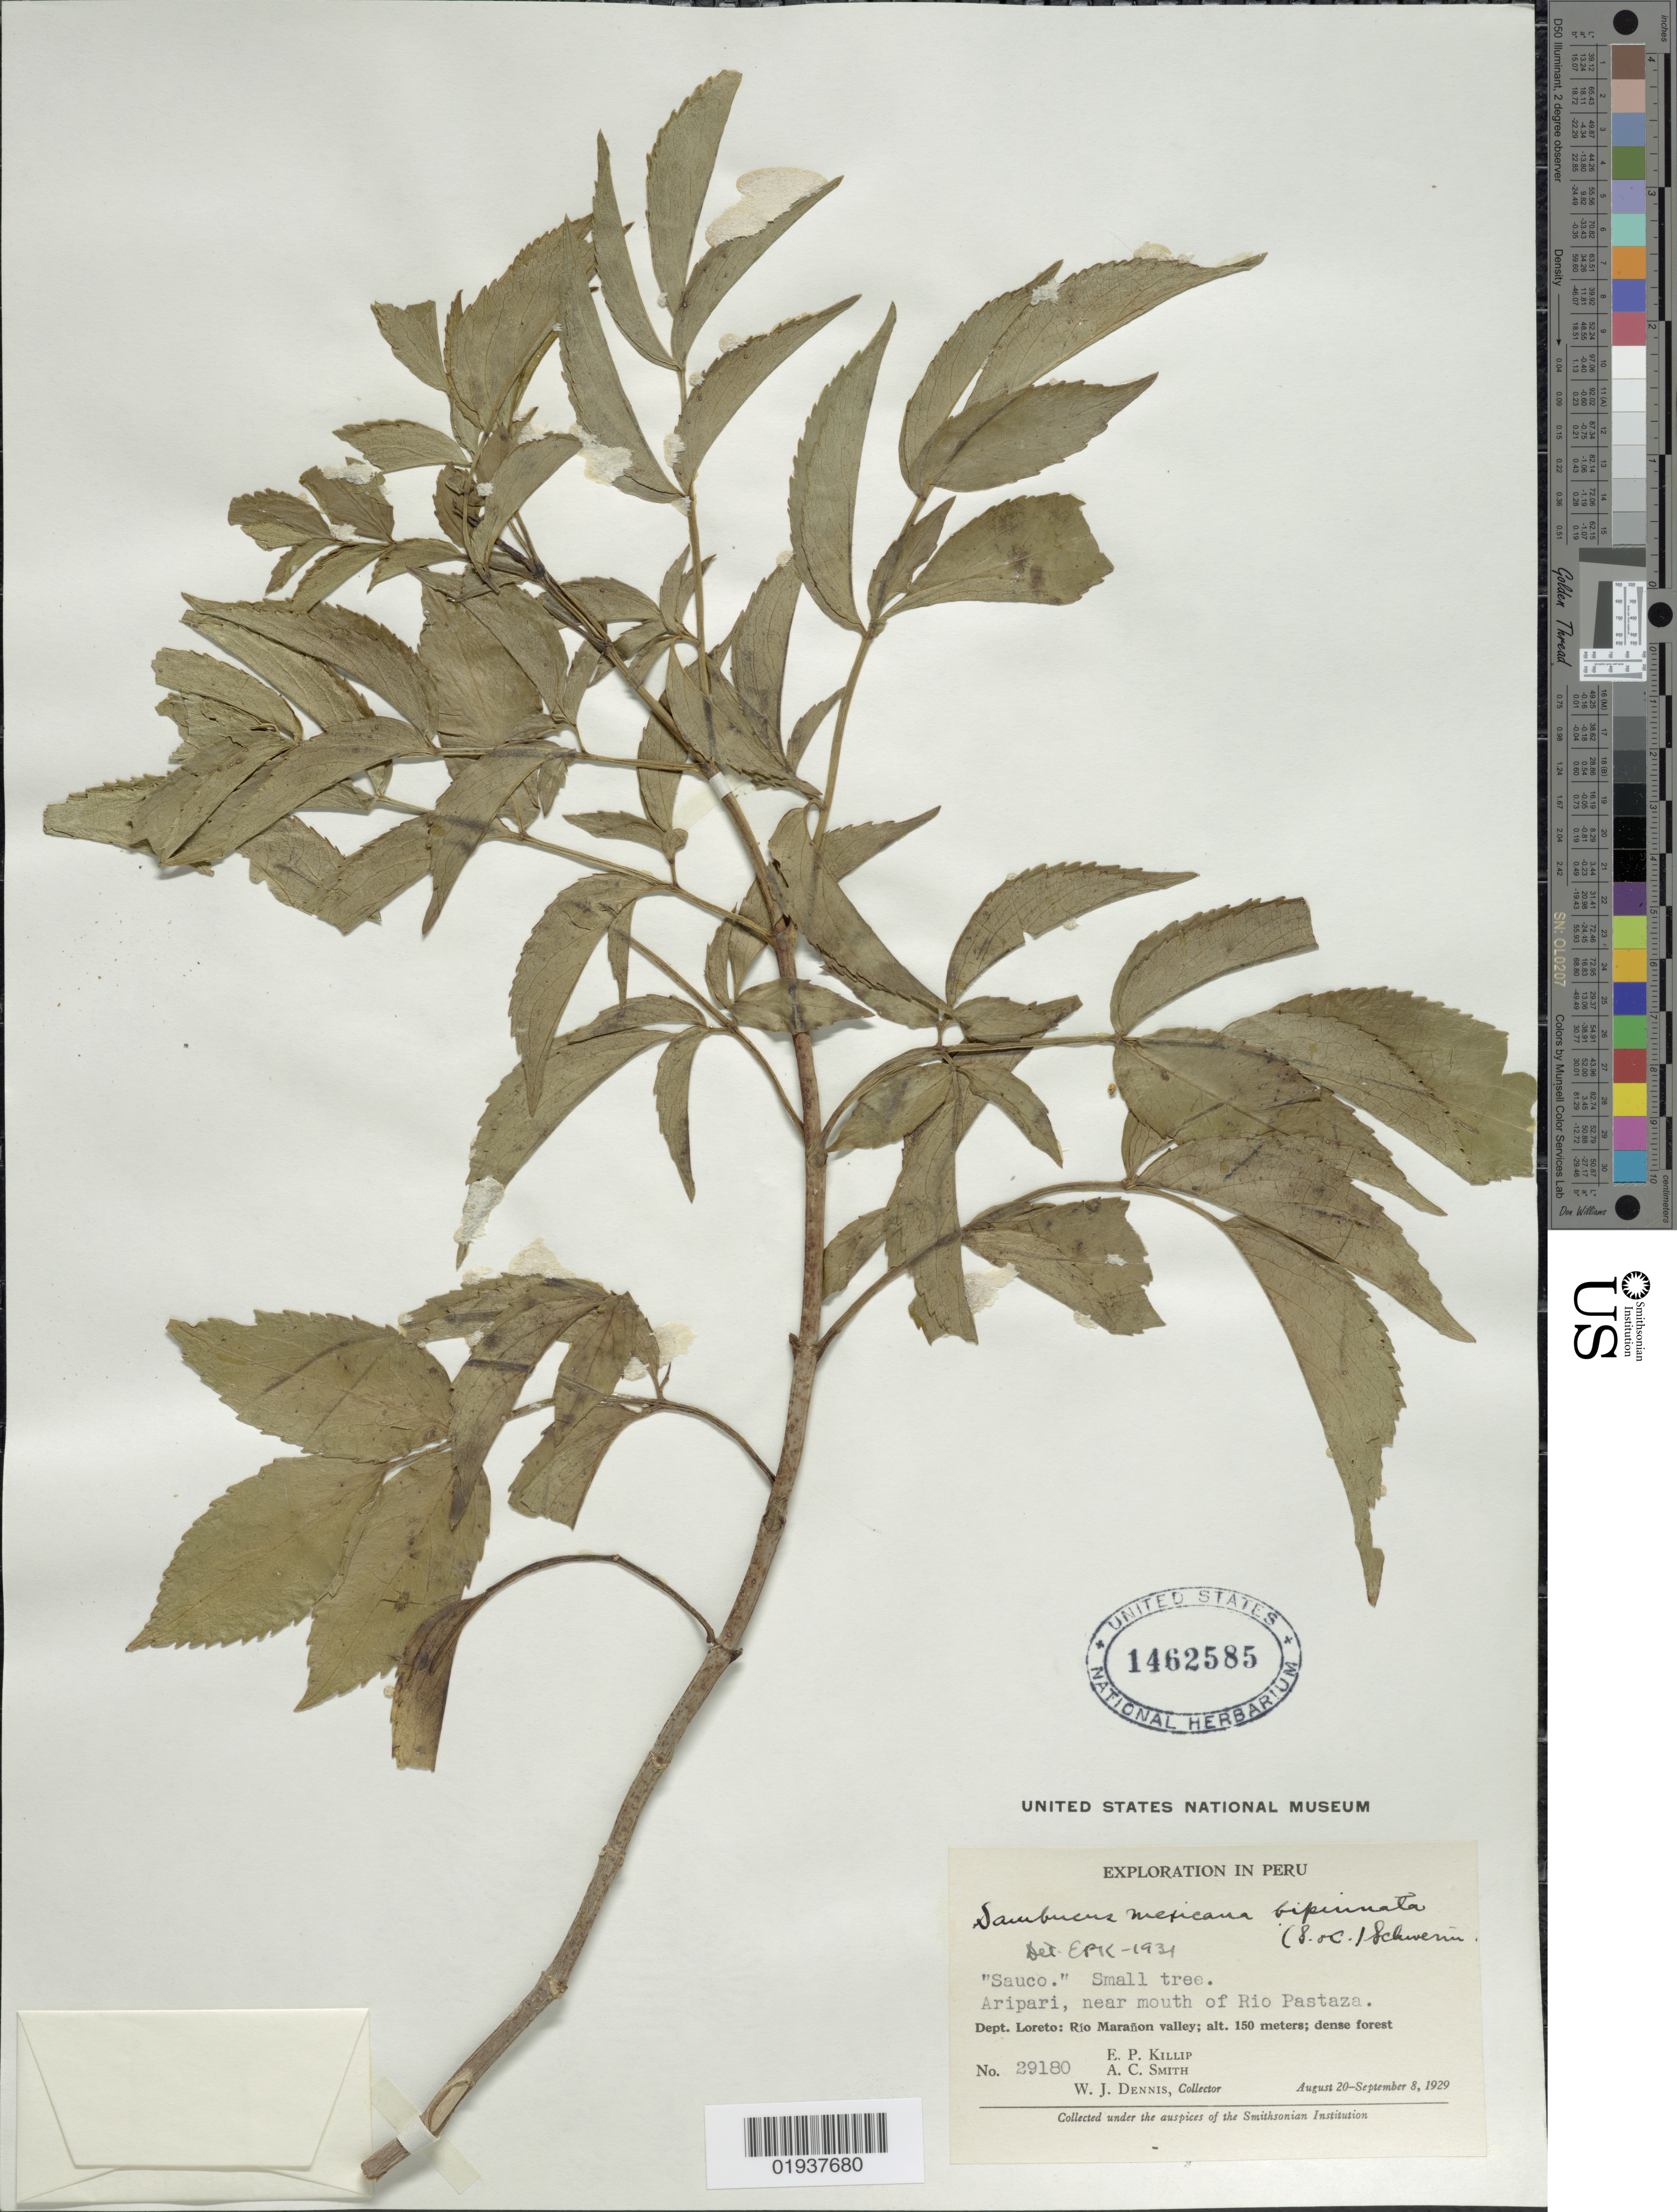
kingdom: Plantae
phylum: Tracheophyta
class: Magnoliopsida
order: Dipsacales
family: Viburnaceae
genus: Sambucus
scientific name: Sambucus canadensis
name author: L.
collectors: W. J. Dennis, E. P. Killip & A. C. Smith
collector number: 29180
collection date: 1929-08-20/1929-09-08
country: Peru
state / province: Loreto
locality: Aripari, near mouth of Rio Pastaza, Dept. Loreto: Rio Marañon valley.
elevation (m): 150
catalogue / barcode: US 1462585